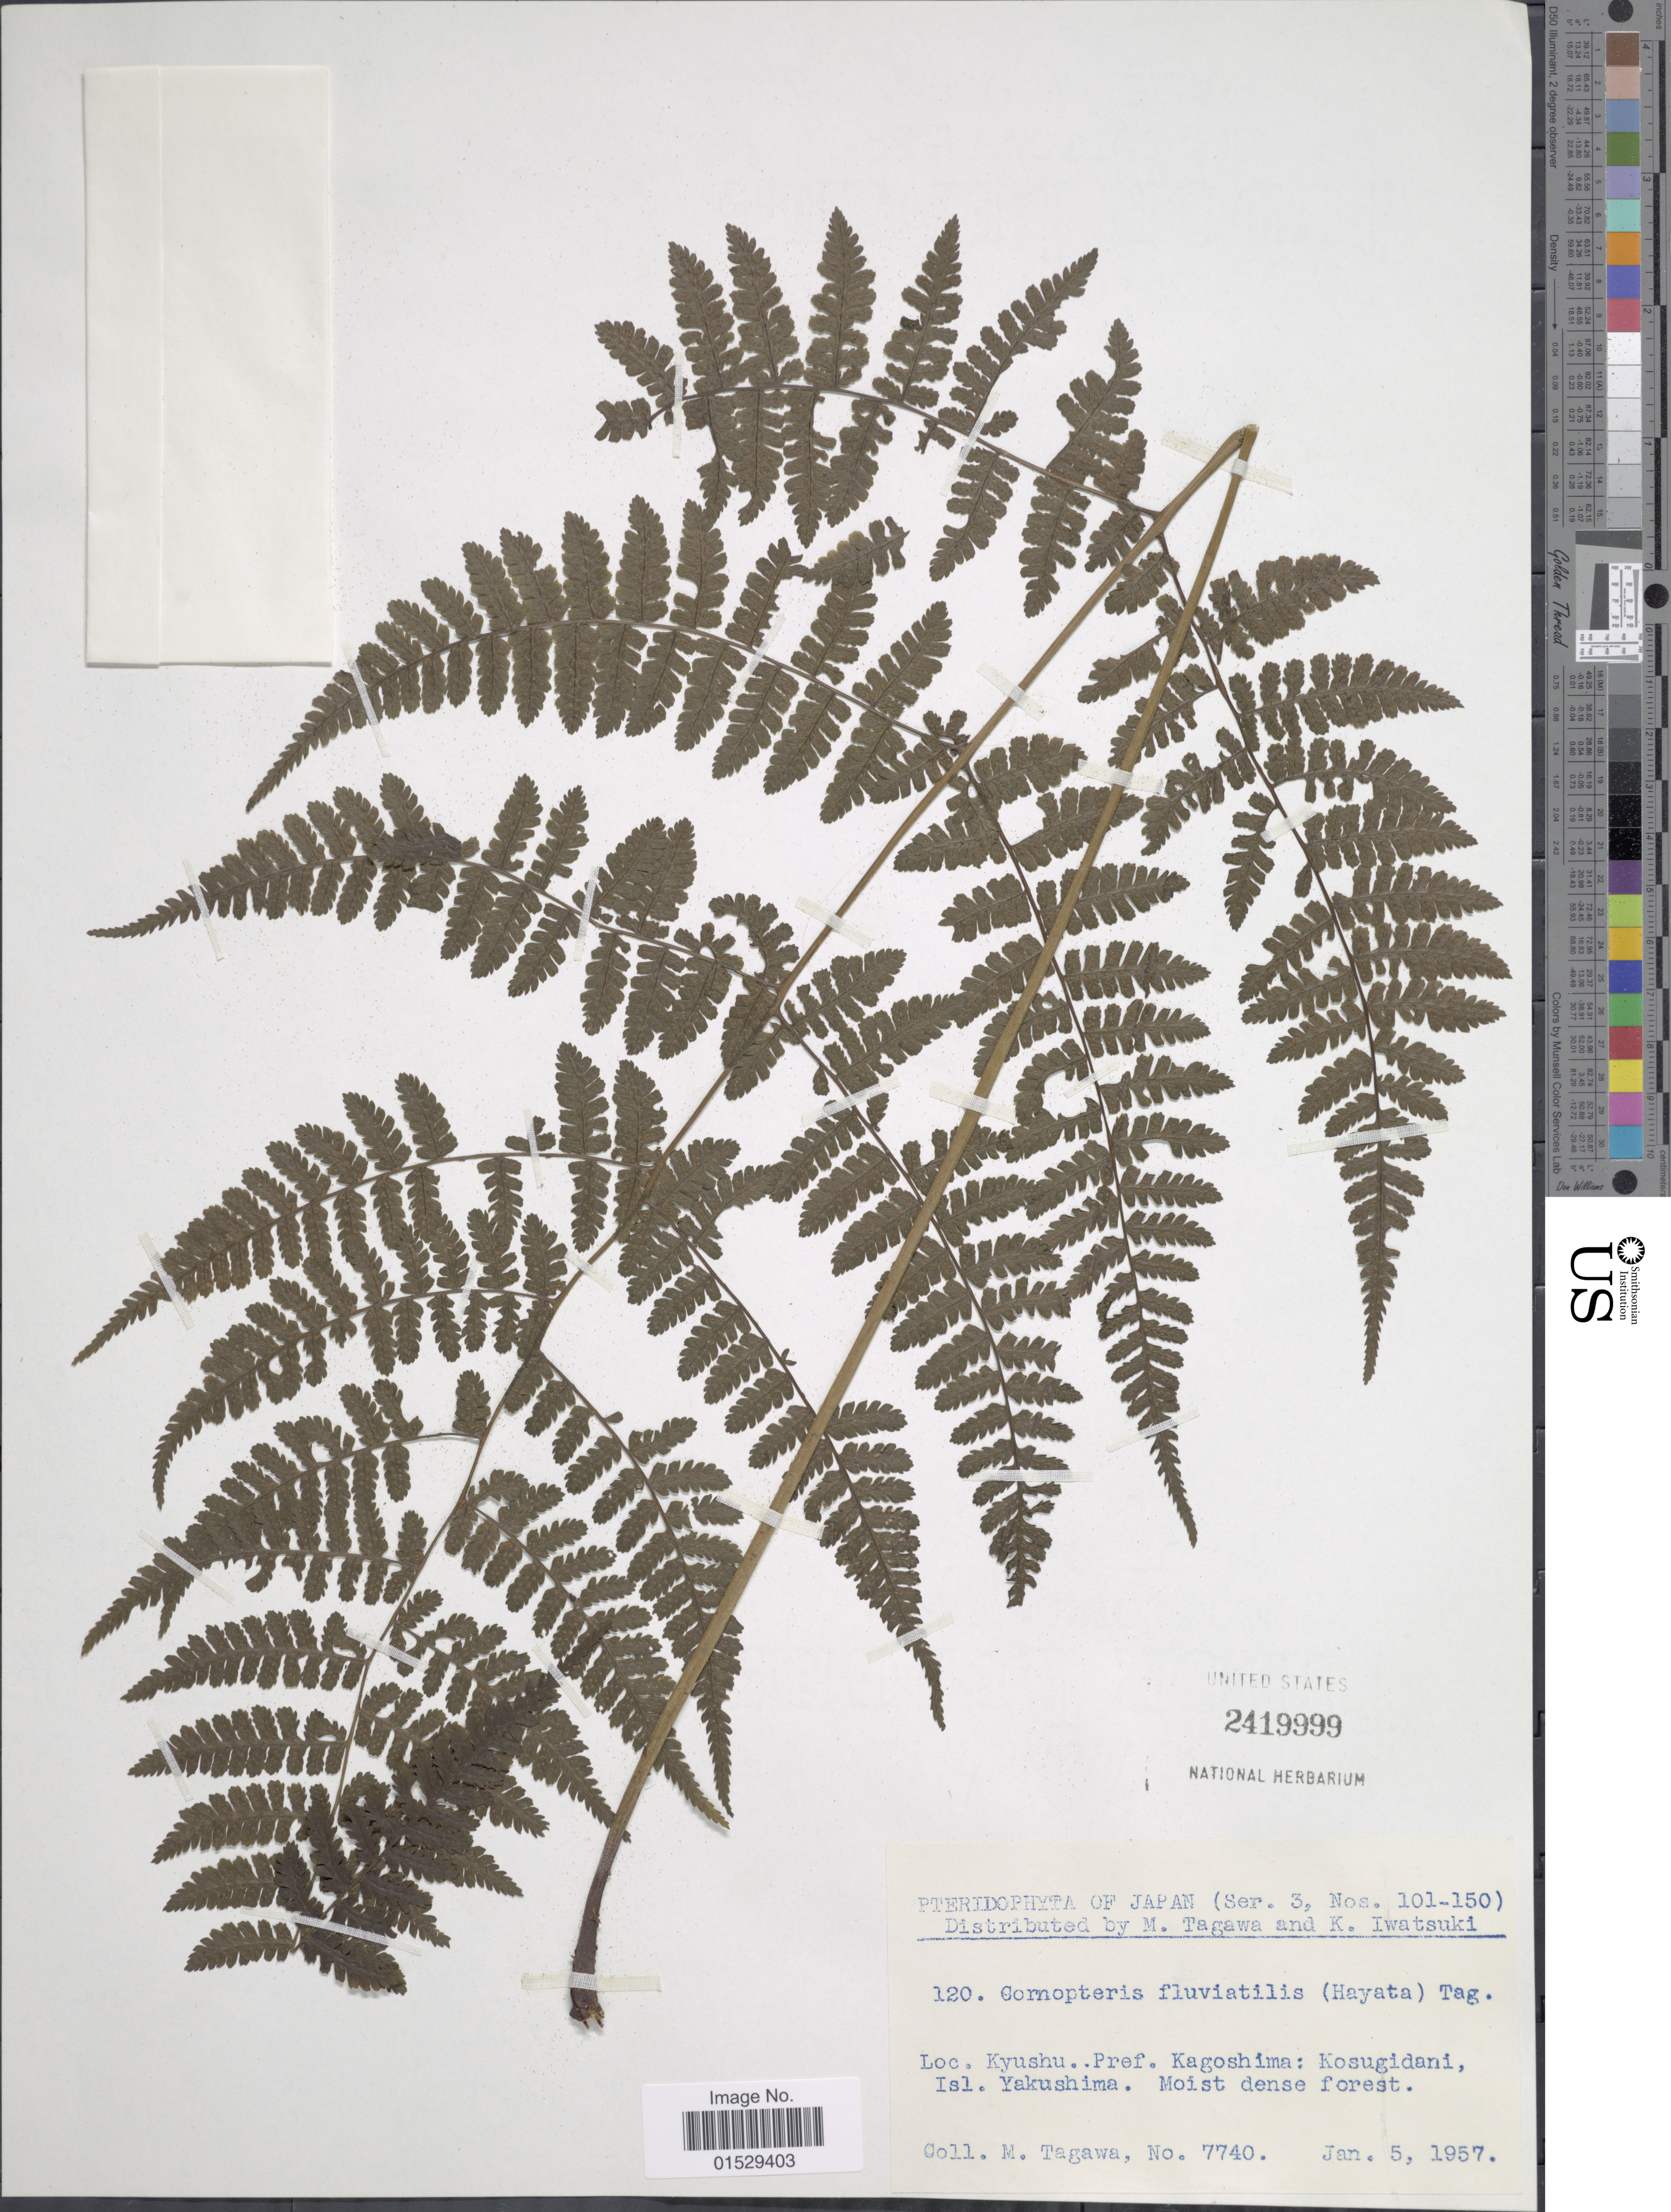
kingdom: Plantae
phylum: Tracheophyta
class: Polypodiopsida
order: Polypodiales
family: Athyriaceae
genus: Cornopteris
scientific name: Cornopteris banajaoensis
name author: (C. Chr.) K. Iwats. & M.G. Price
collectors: M. Tagawa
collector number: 7740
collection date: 1957-01-05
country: Japan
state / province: Kagosima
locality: Kyushu. Pref. Kagoshima: Kosugidani, Isl. Yakushima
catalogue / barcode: US 2419999